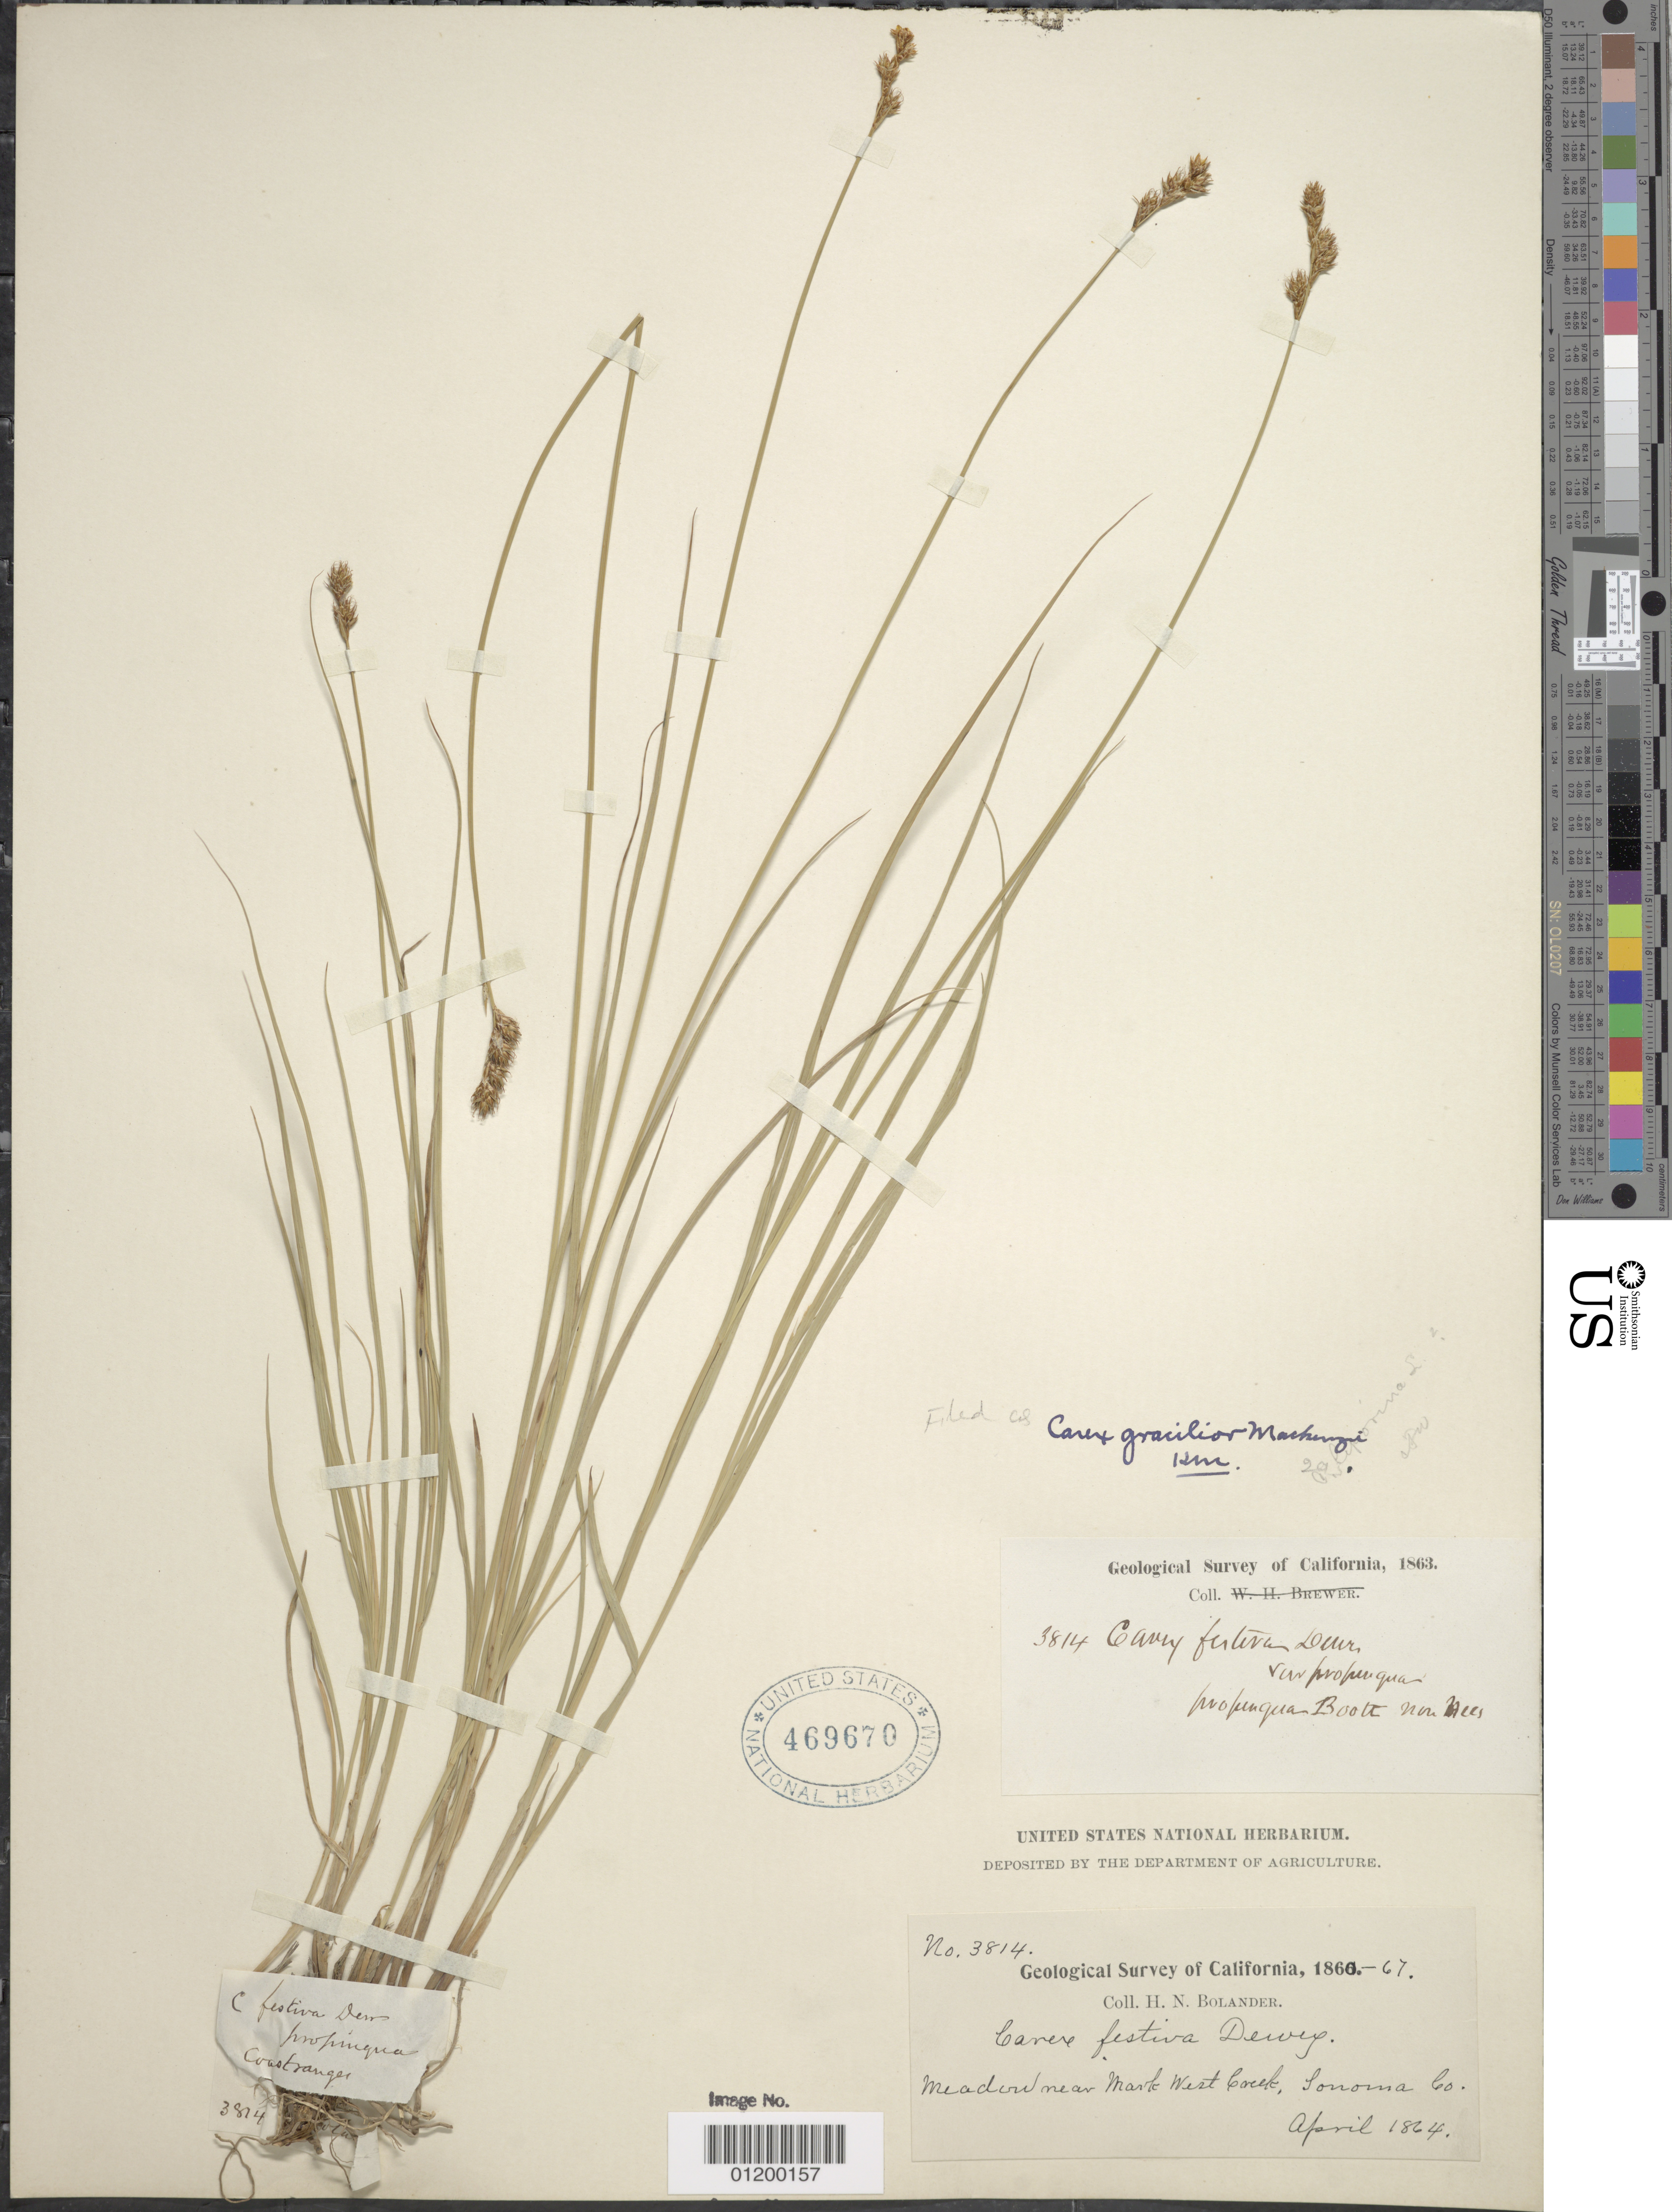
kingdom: Plantae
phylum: Tracheophyta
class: Liliopsida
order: Poales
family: Cyperaceae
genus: Carex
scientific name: Carex gracilior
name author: Mack.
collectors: H. Bolander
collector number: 3814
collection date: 1864-04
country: United States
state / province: California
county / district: Sonoma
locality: Meadow near Mark West Creek.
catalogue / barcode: US 469670